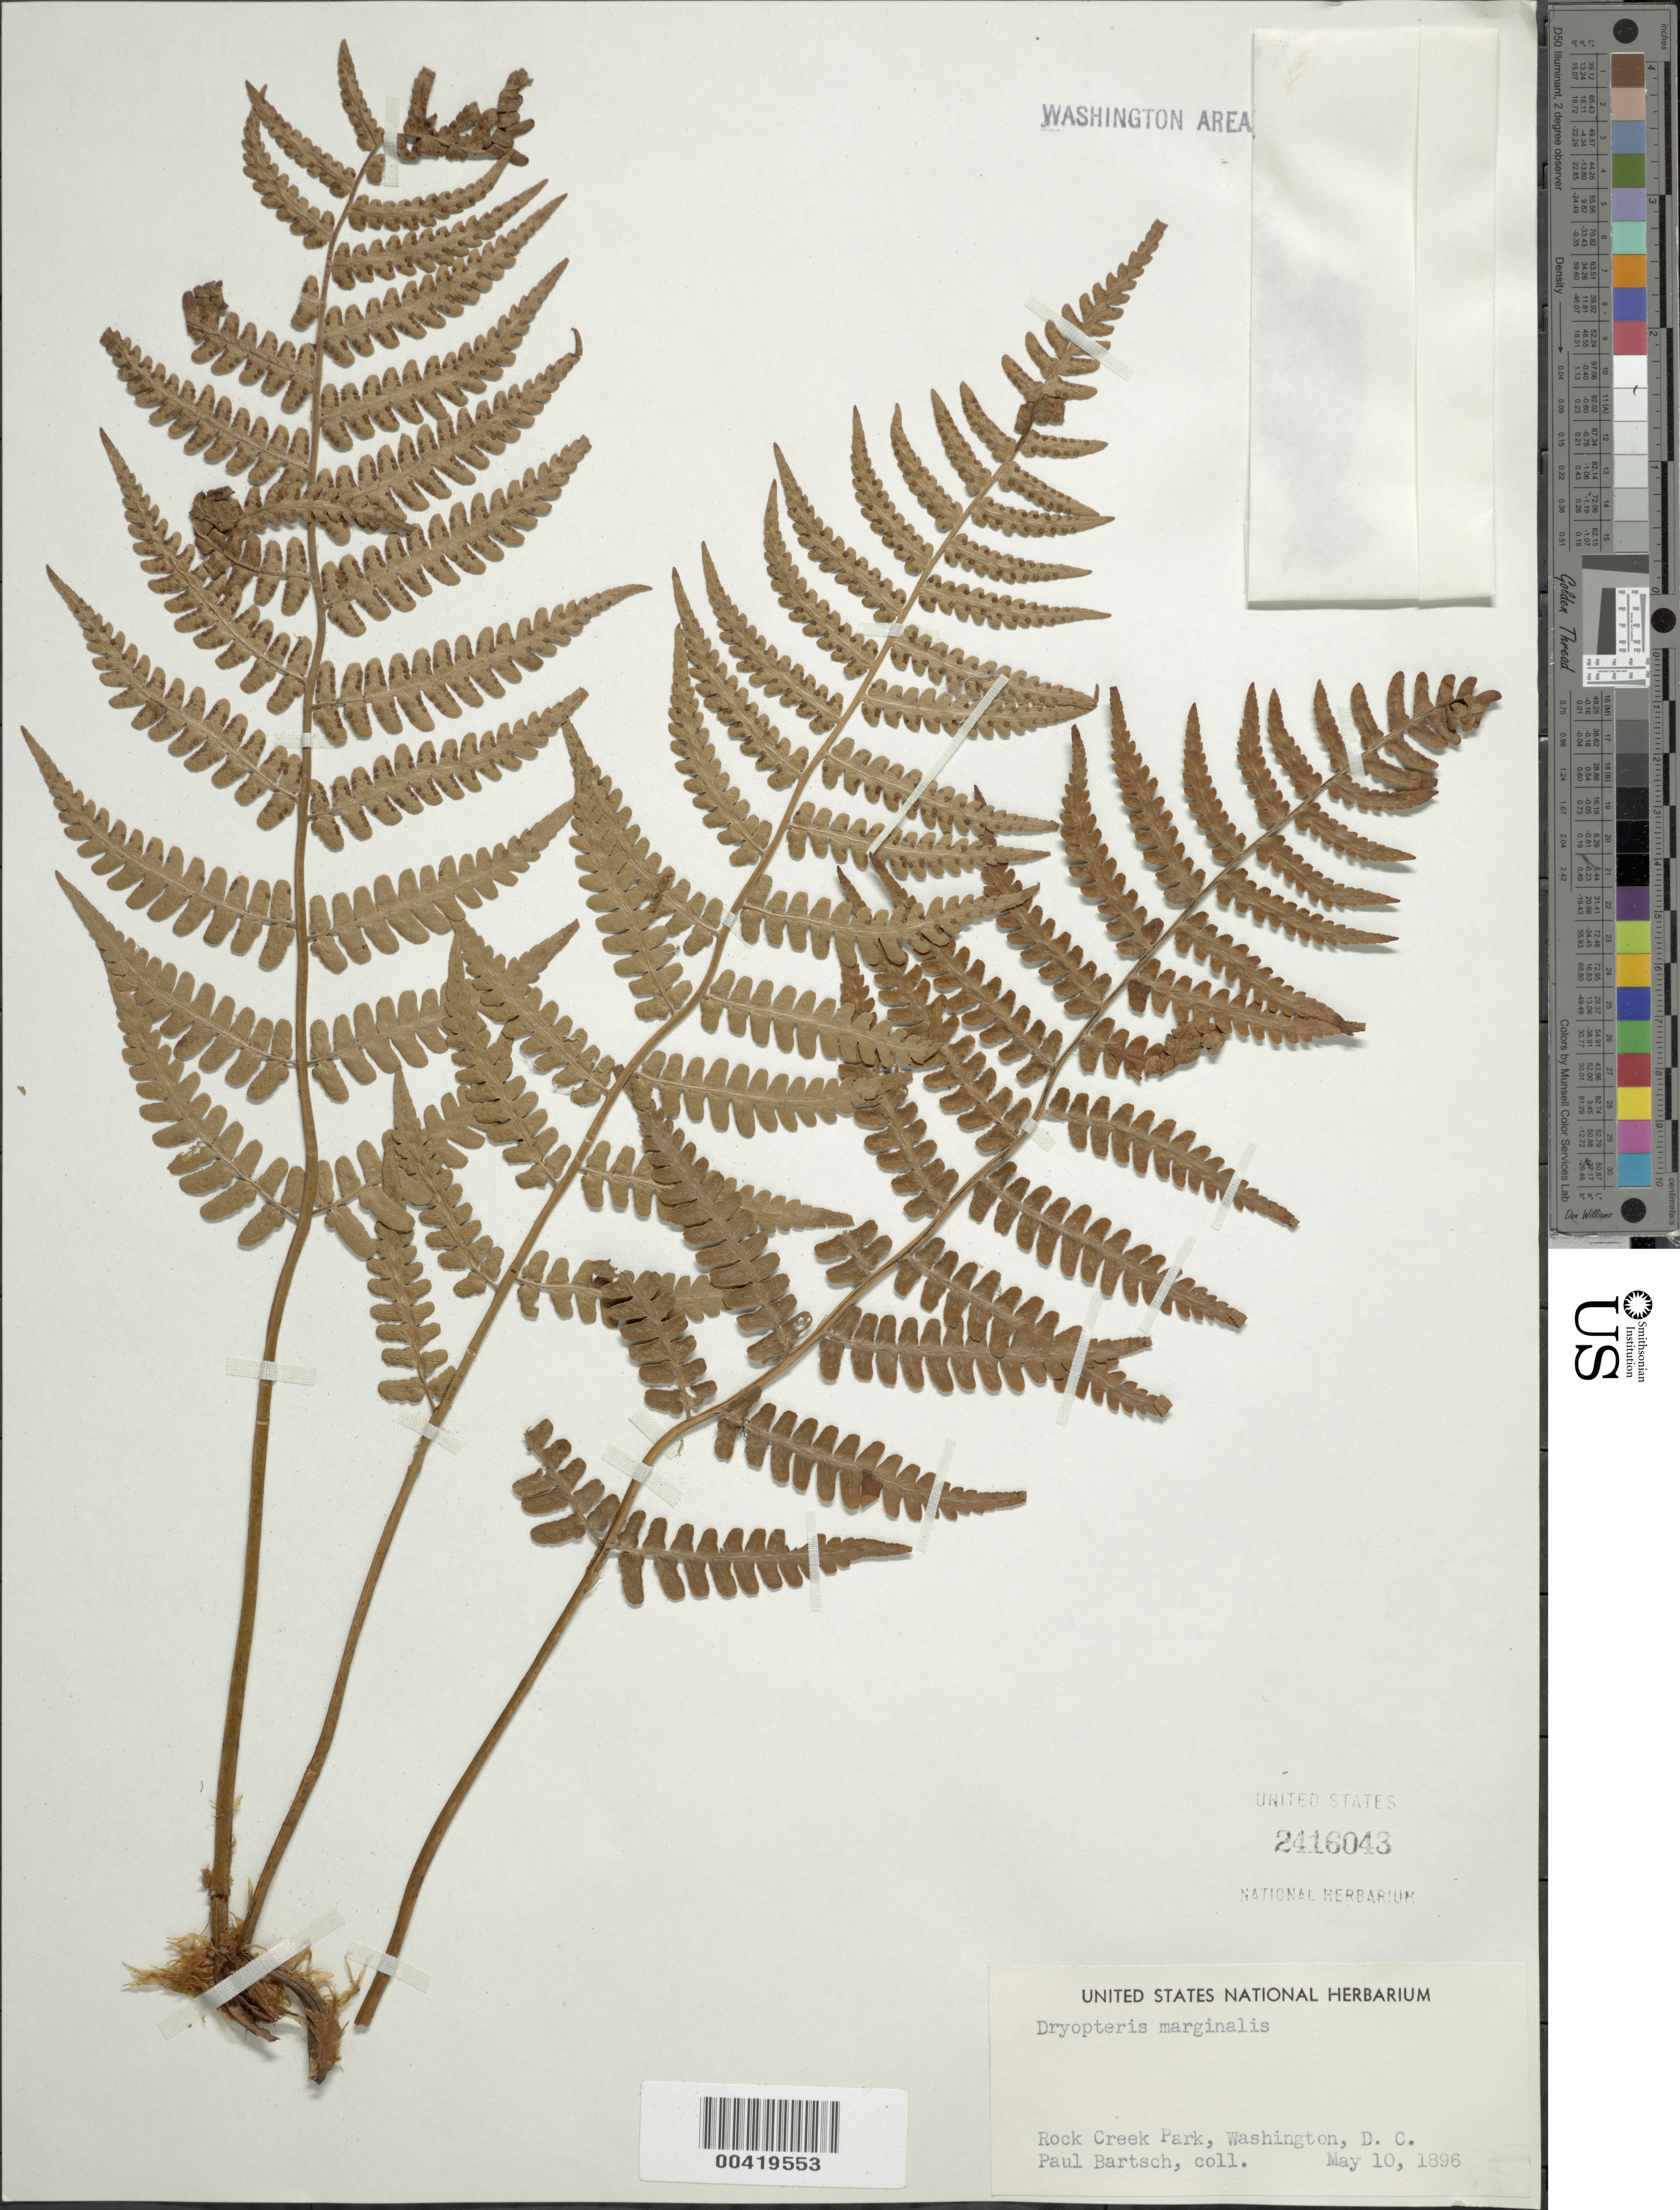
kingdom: Plantae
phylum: Tracheophyta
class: Polypodiopsida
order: Polypodiales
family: Dryopteridaceae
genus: Dryopteris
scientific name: Dryopteris marginalis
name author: (L.) A. Gray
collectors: P. Bartsch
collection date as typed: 10 May 1896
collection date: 1896-05-10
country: United States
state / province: District of Columbia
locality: Rock Creek Park Rock Creek Park and Vicinity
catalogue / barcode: US 2416043